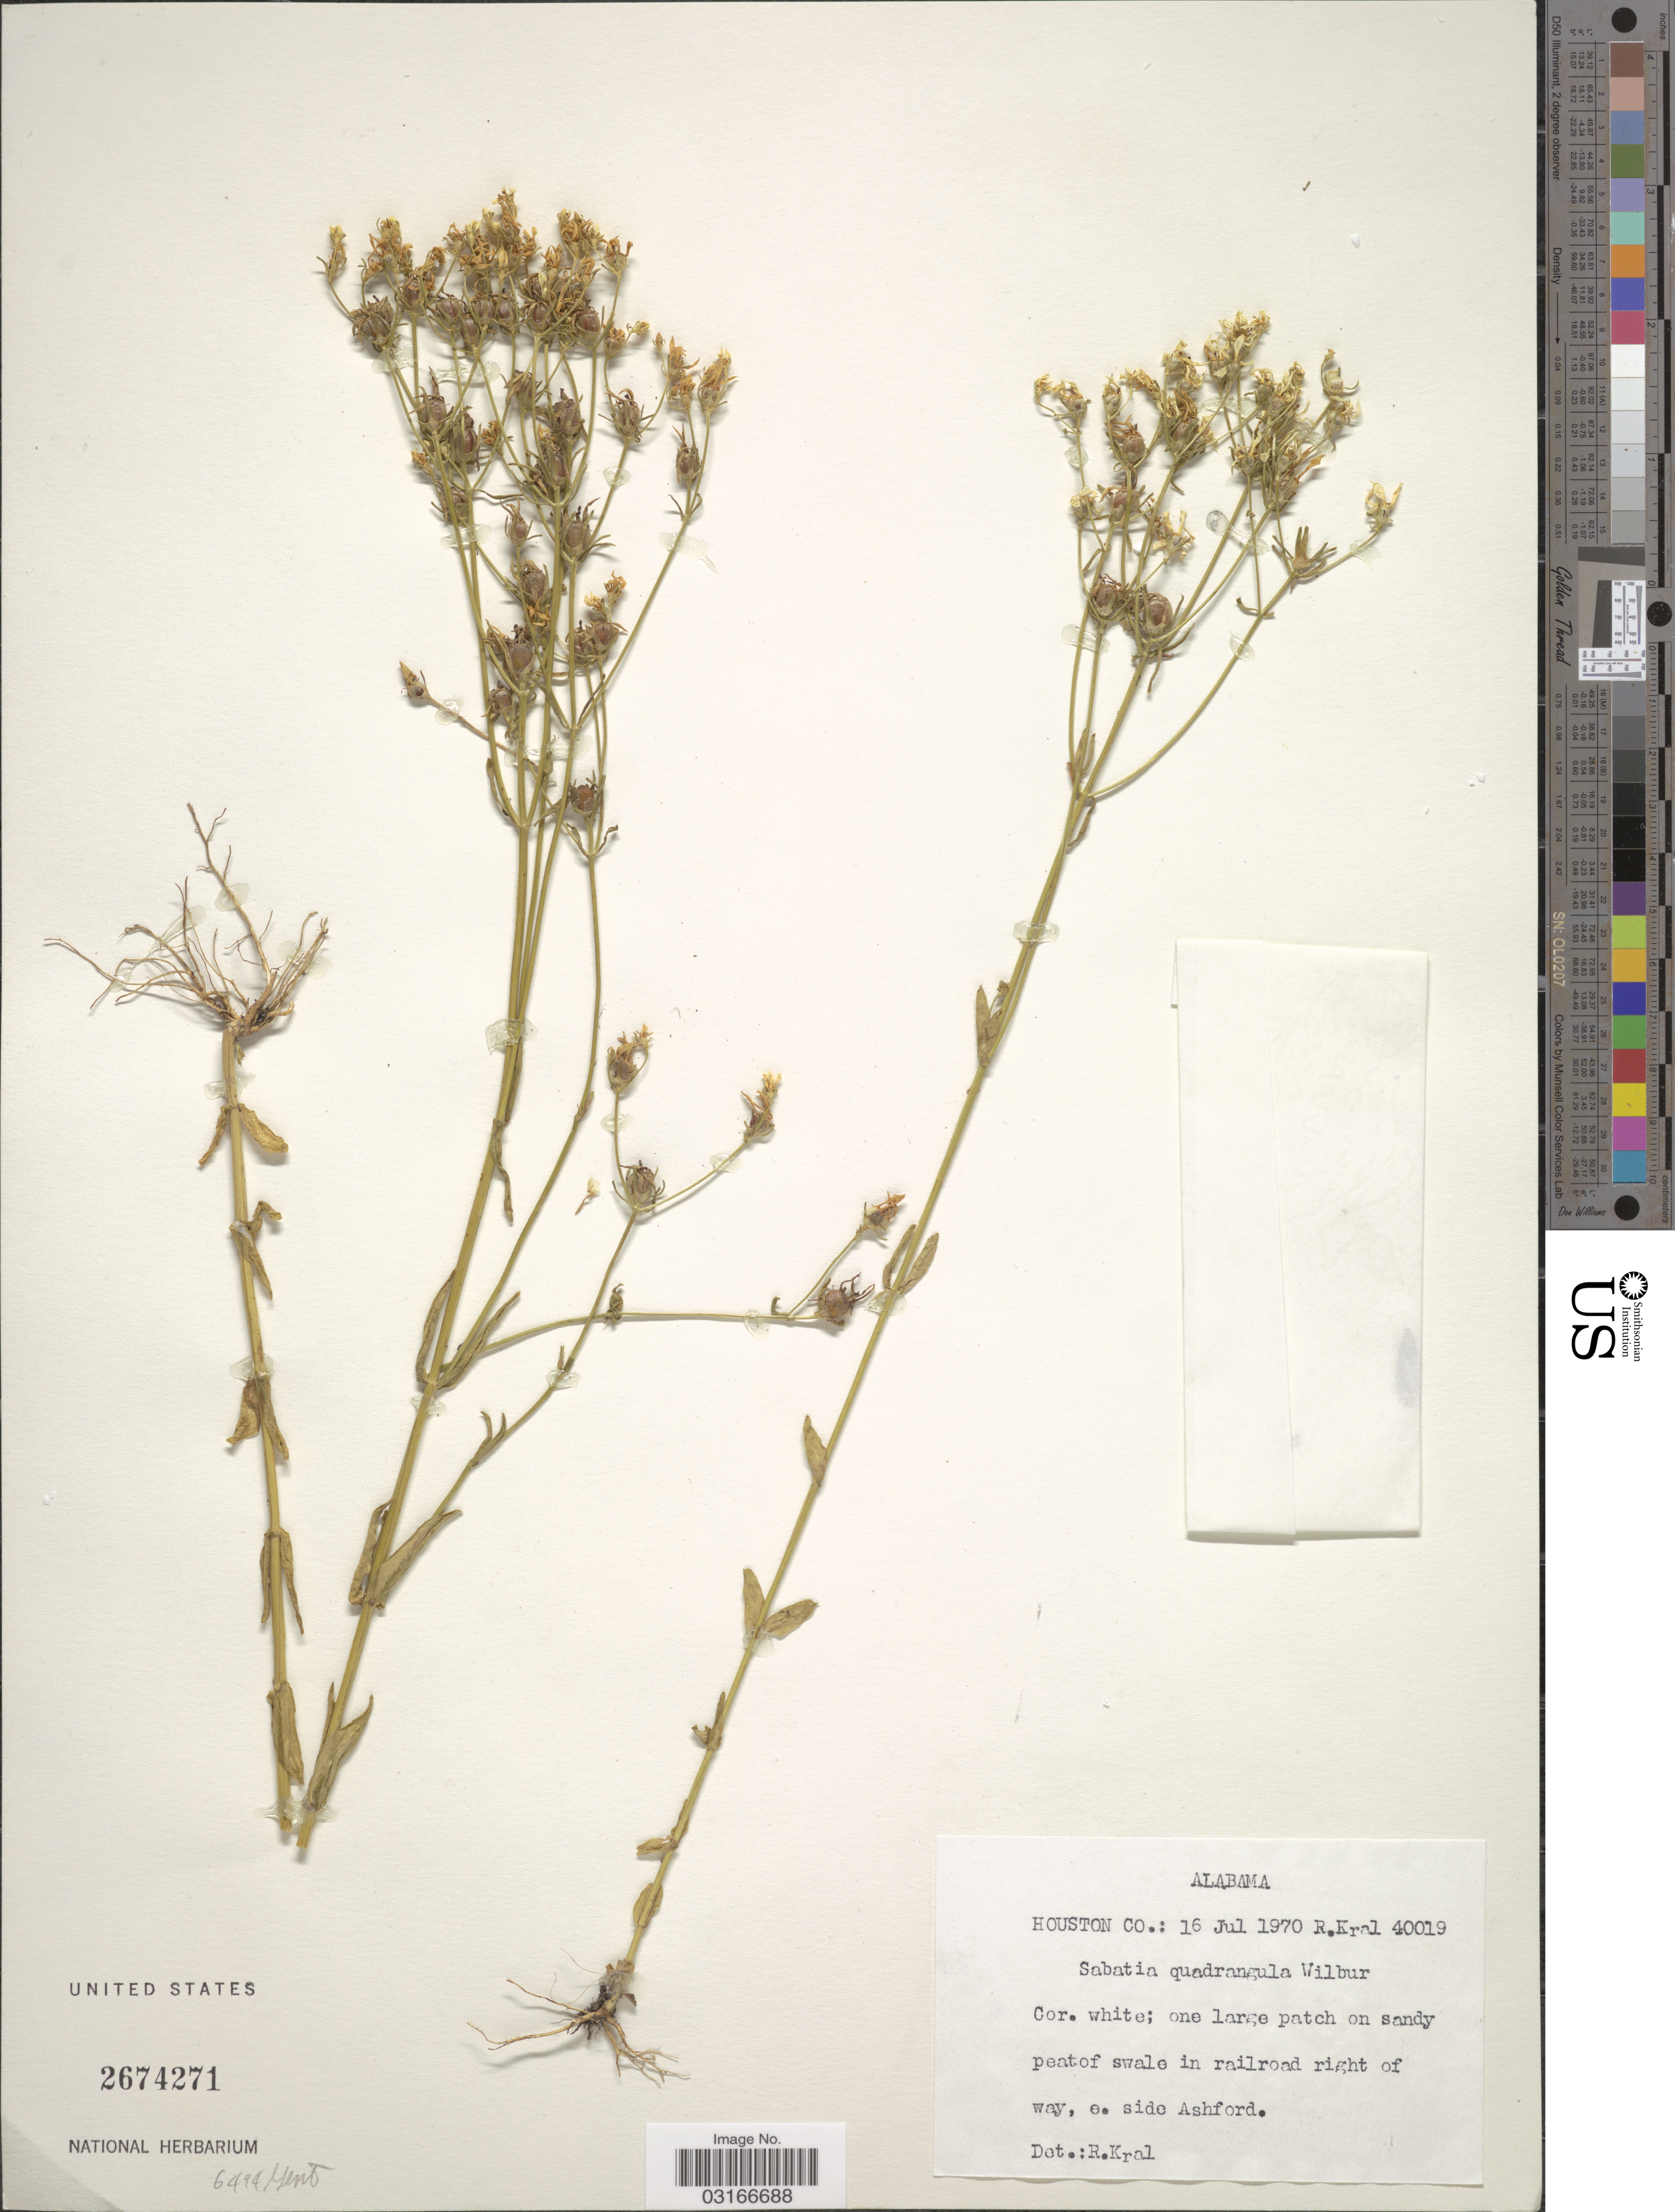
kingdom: Plantae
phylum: Tracheophyta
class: Magnoliopsida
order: Gentianales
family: Gentianaceae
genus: Sabatia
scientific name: Sabatia quadrangula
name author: Wilbur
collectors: R. Kral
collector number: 40019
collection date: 1970-07-16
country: United States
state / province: Alabama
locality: Houston Co. In railroad right of way, e. side Ashford.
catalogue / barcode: US 2674271